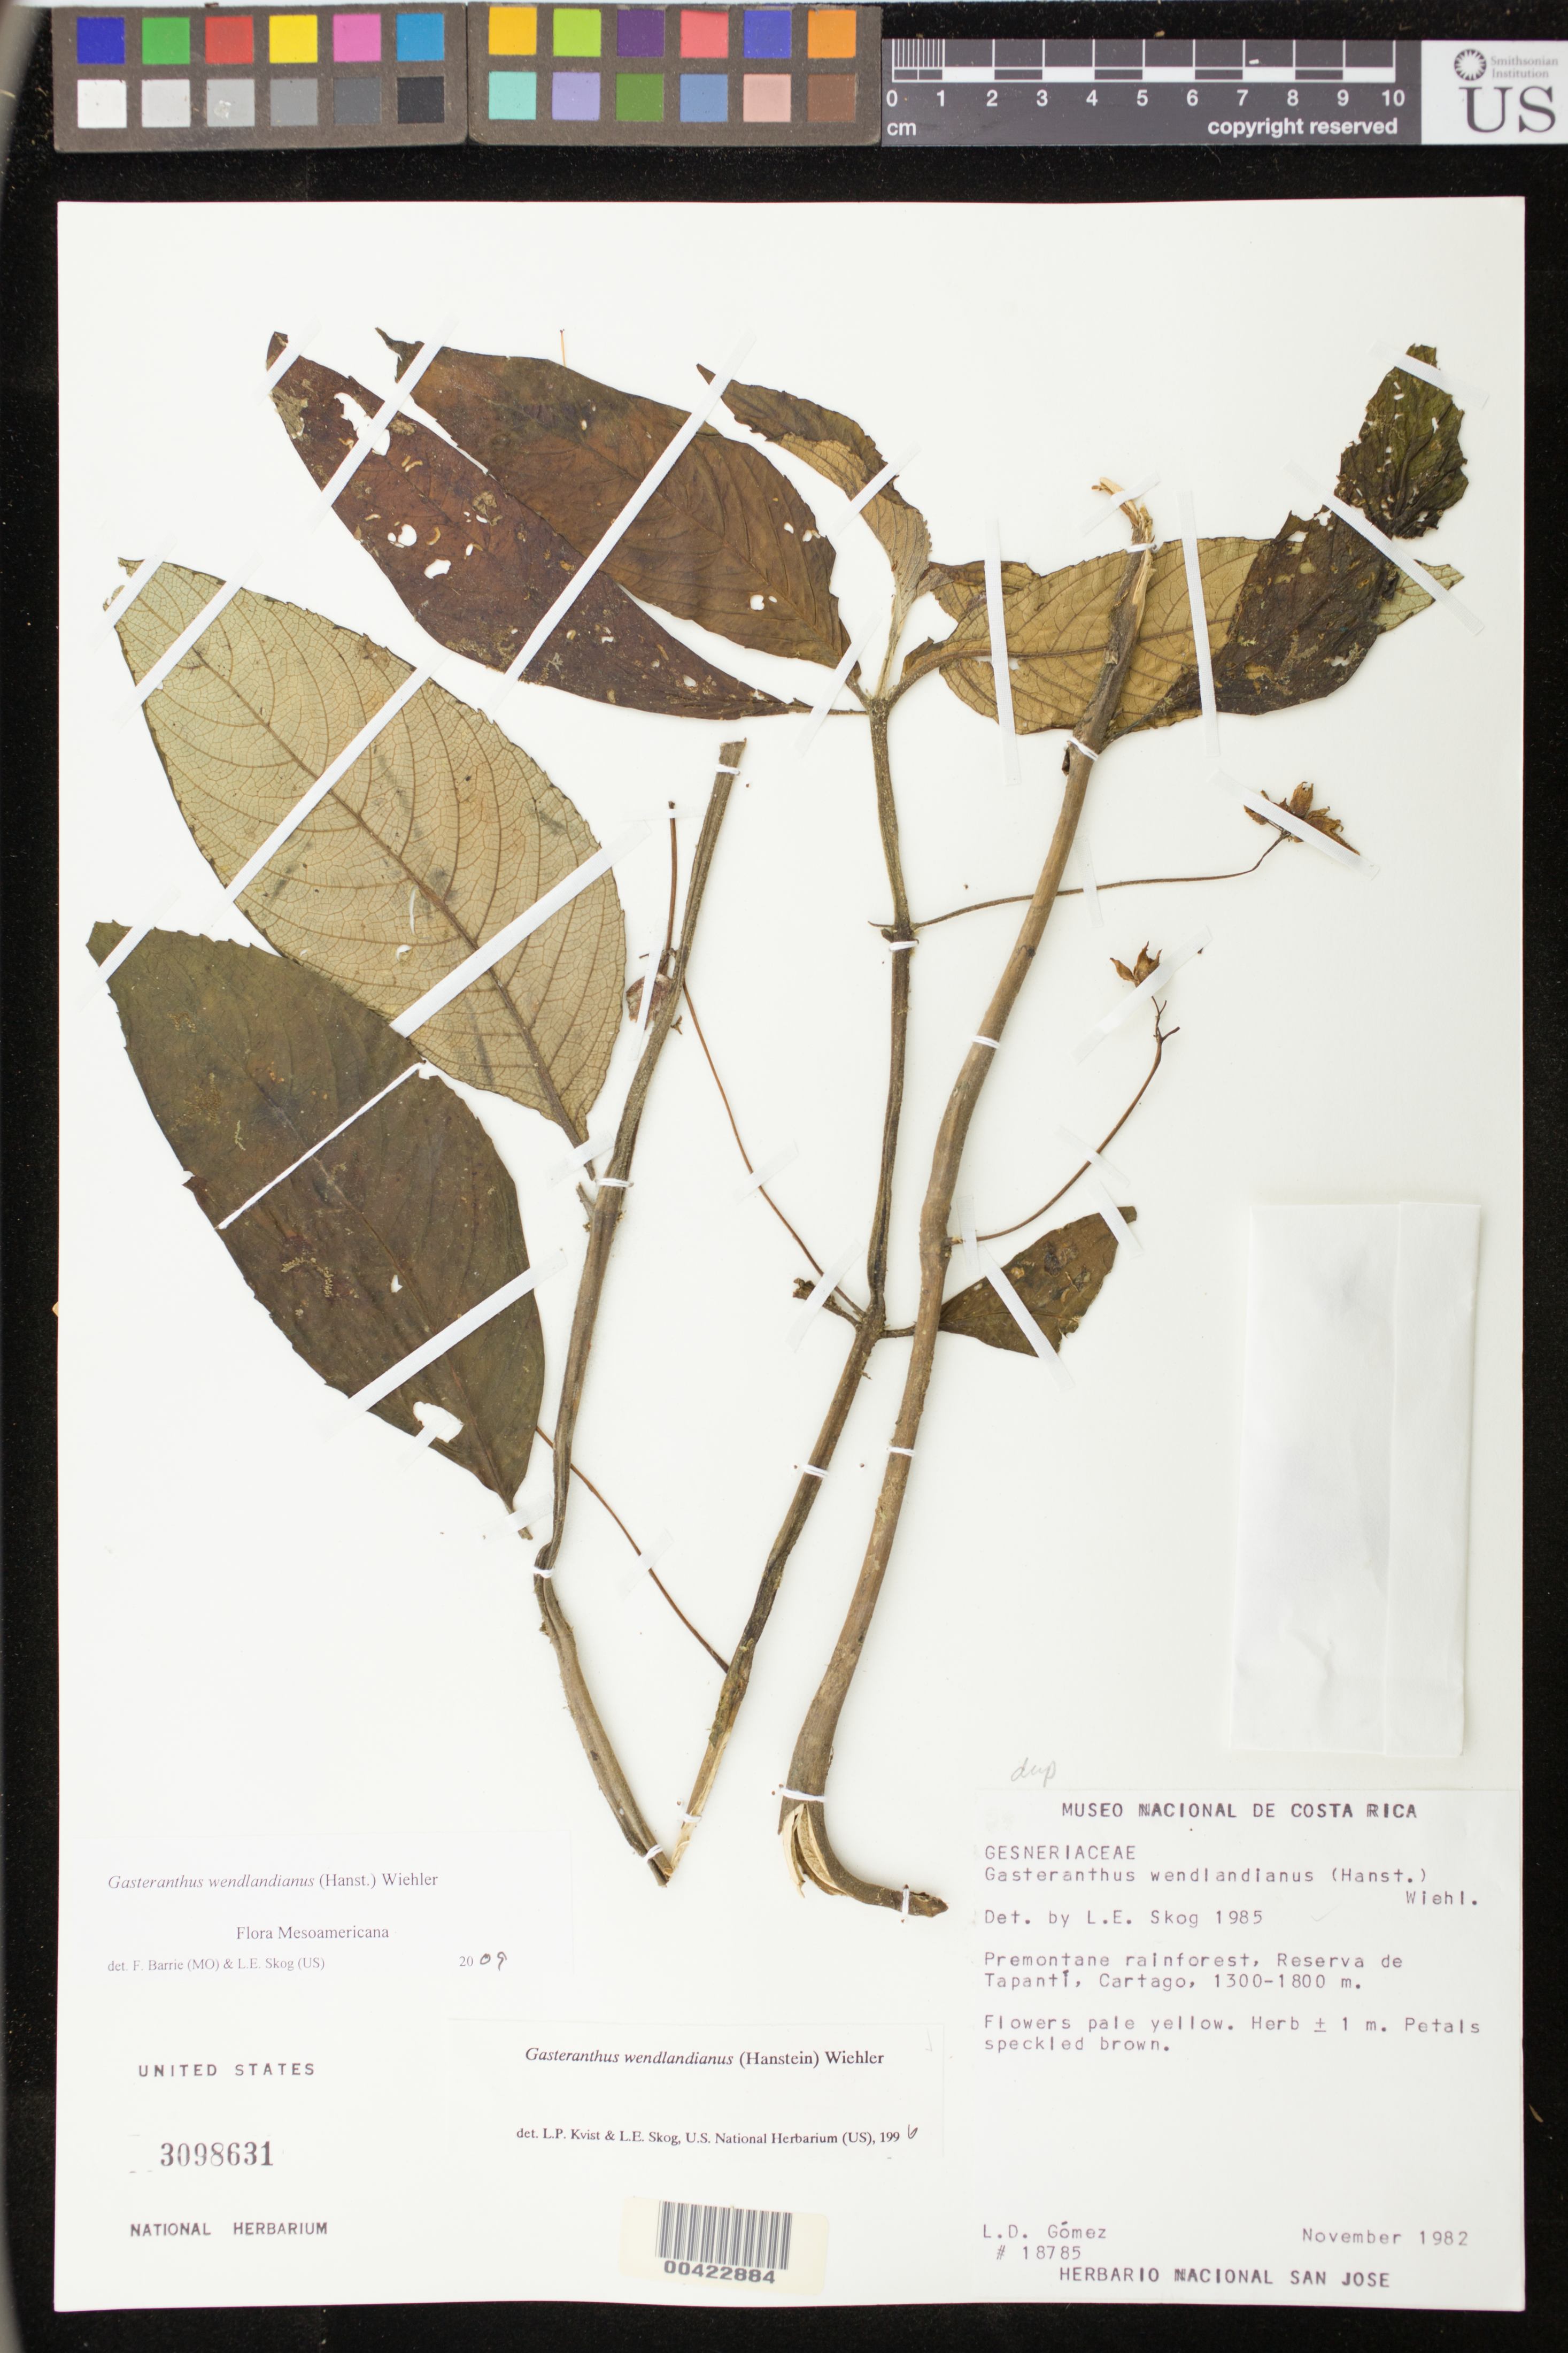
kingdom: Plantae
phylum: Tracheophyta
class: Magnoliopsida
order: Lamiales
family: Gesneriaceae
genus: Gasteranthus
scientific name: Gasteranthus wendlandianus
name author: (Hanst.) Wiehler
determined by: Skog, Laurence E.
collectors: L. D. Gómez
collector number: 18785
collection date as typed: Nov 1982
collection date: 1982-11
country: Costa Rica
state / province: Cartago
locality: Reserva de Tapantí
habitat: Premontane rainforest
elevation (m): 1300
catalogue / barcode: US 3098631